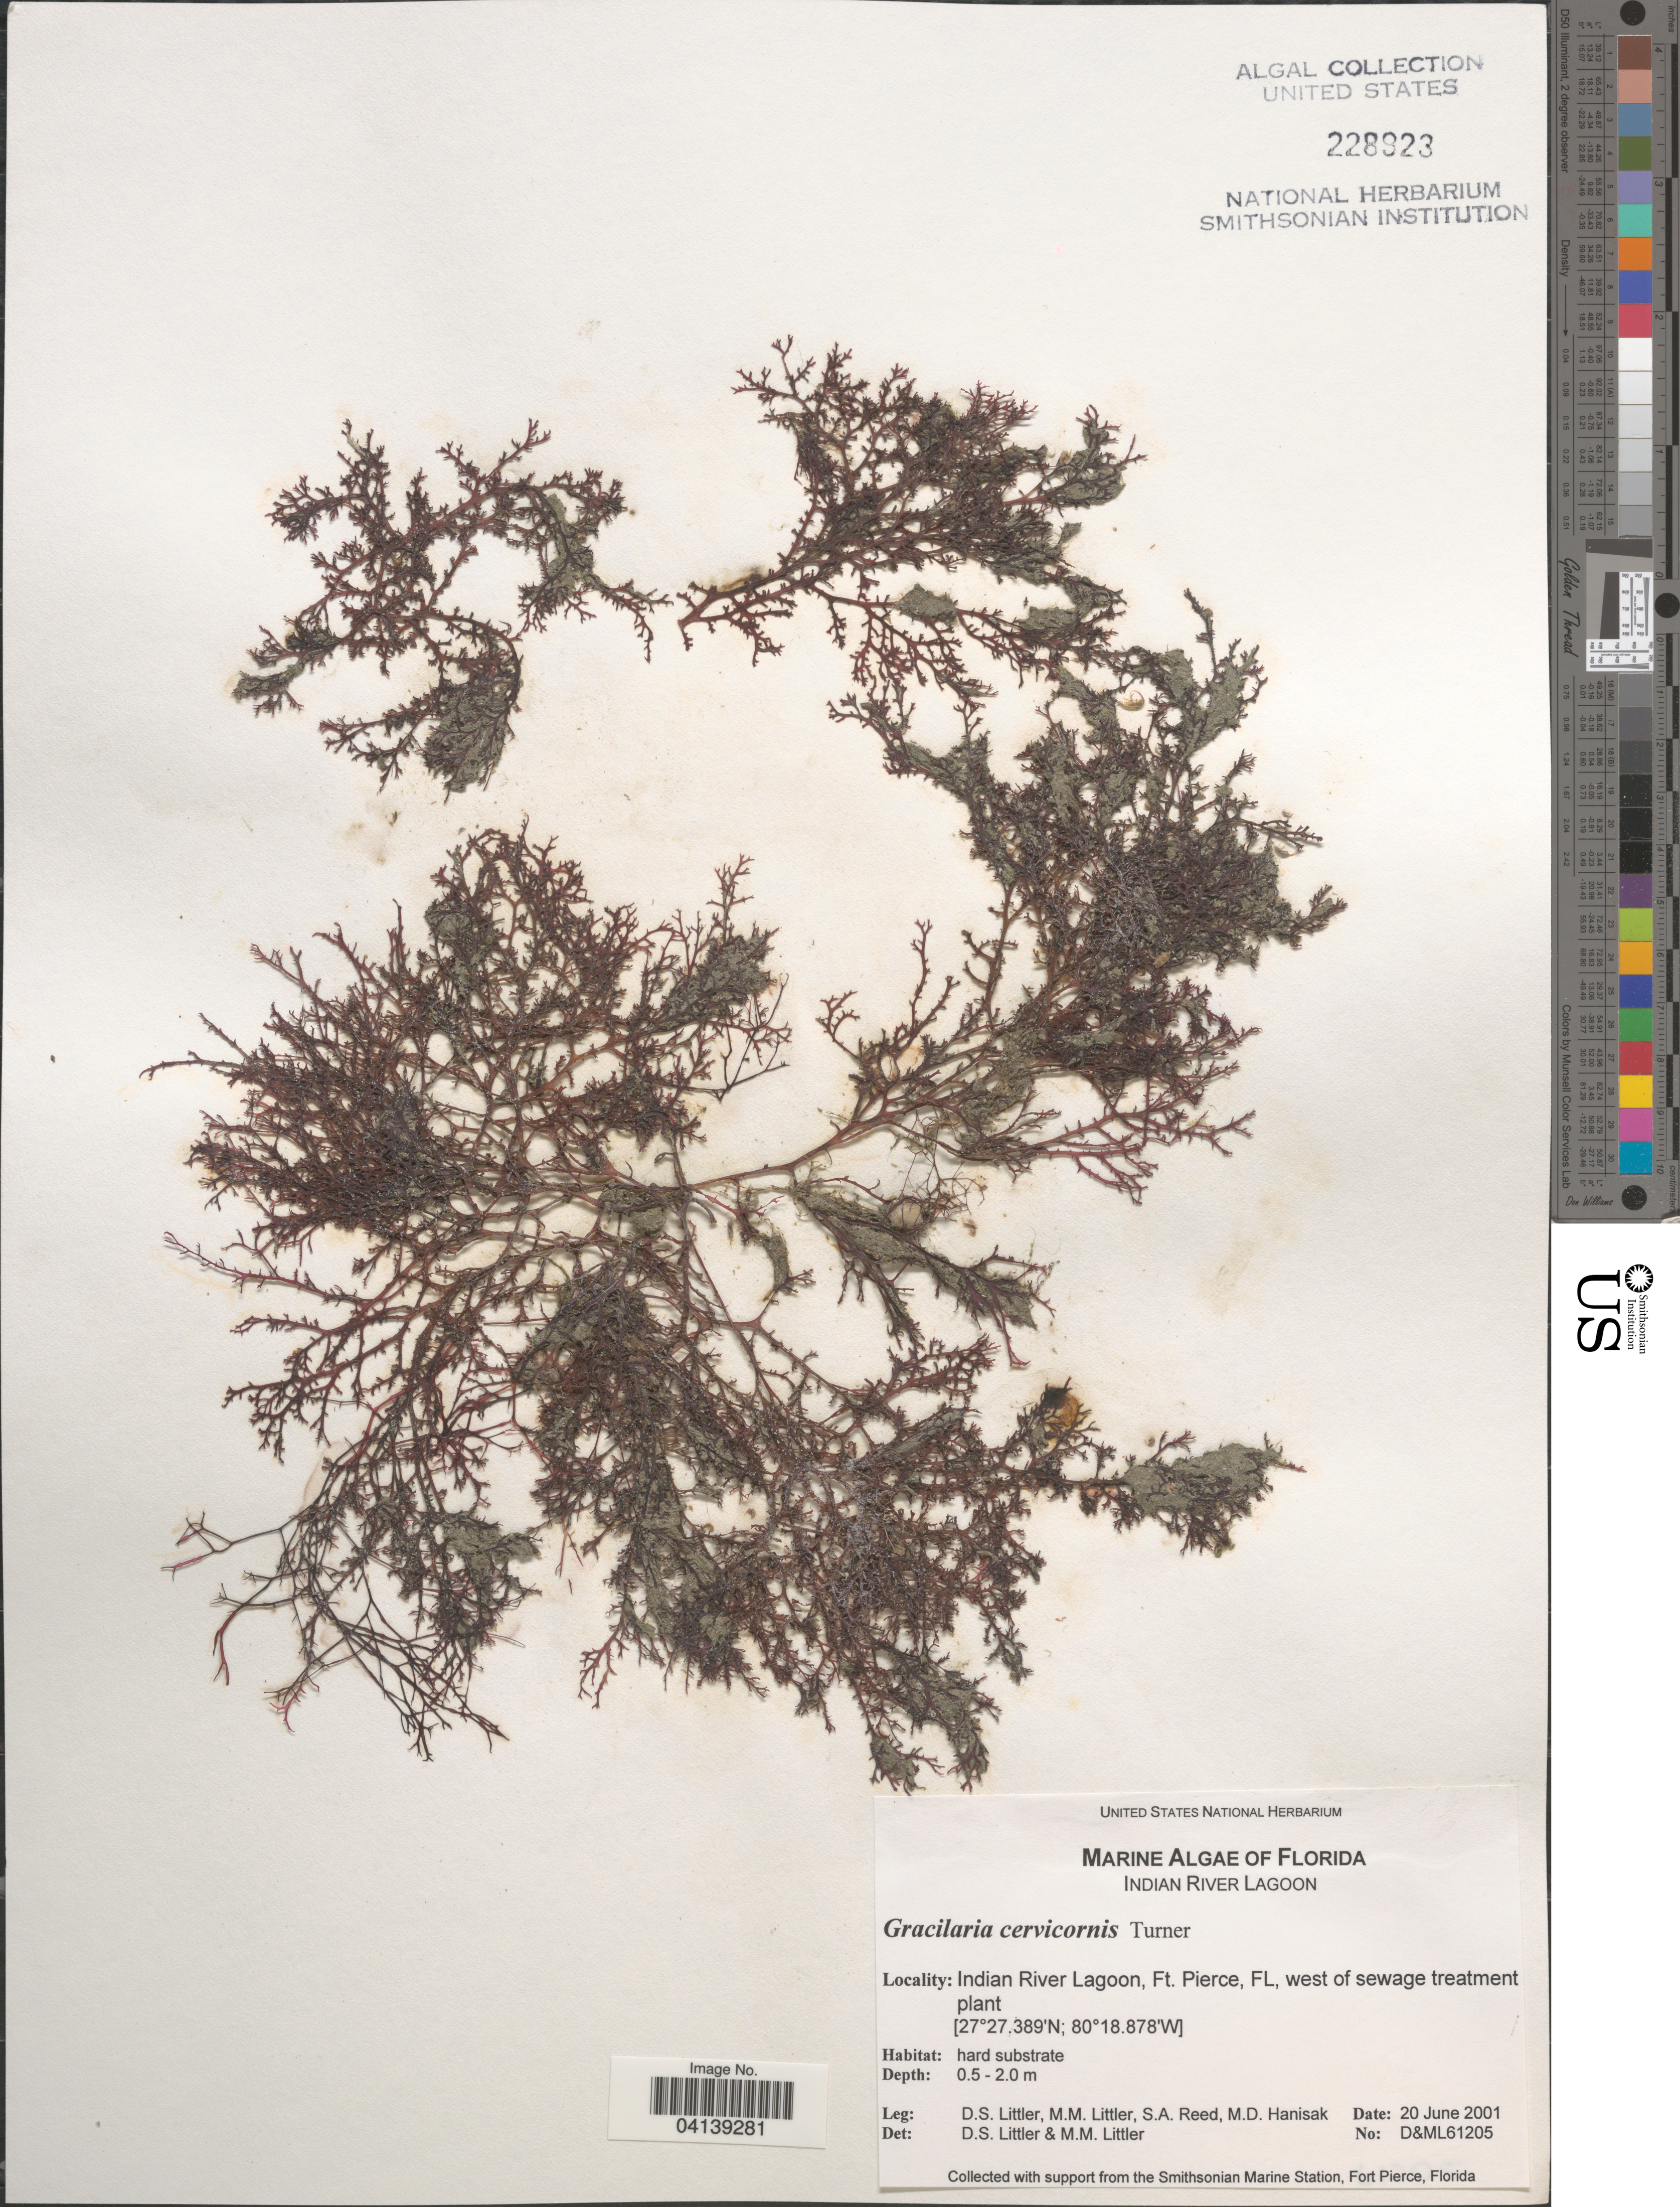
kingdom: Plantae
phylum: Rhodophyta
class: Florideophyceae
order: Gracilariales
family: Gracilariaceae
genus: Gracilaria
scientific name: Gracilaria cervicornis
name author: (Turner) J. Agardh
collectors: D. S. Littler, S. Reed & M. Hanisak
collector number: D&ML61205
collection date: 2001-06-20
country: United States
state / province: Florida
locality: Indian River Lagoon, Ft. Pierce, west of sewage treatment plant.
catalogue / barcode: US 228923